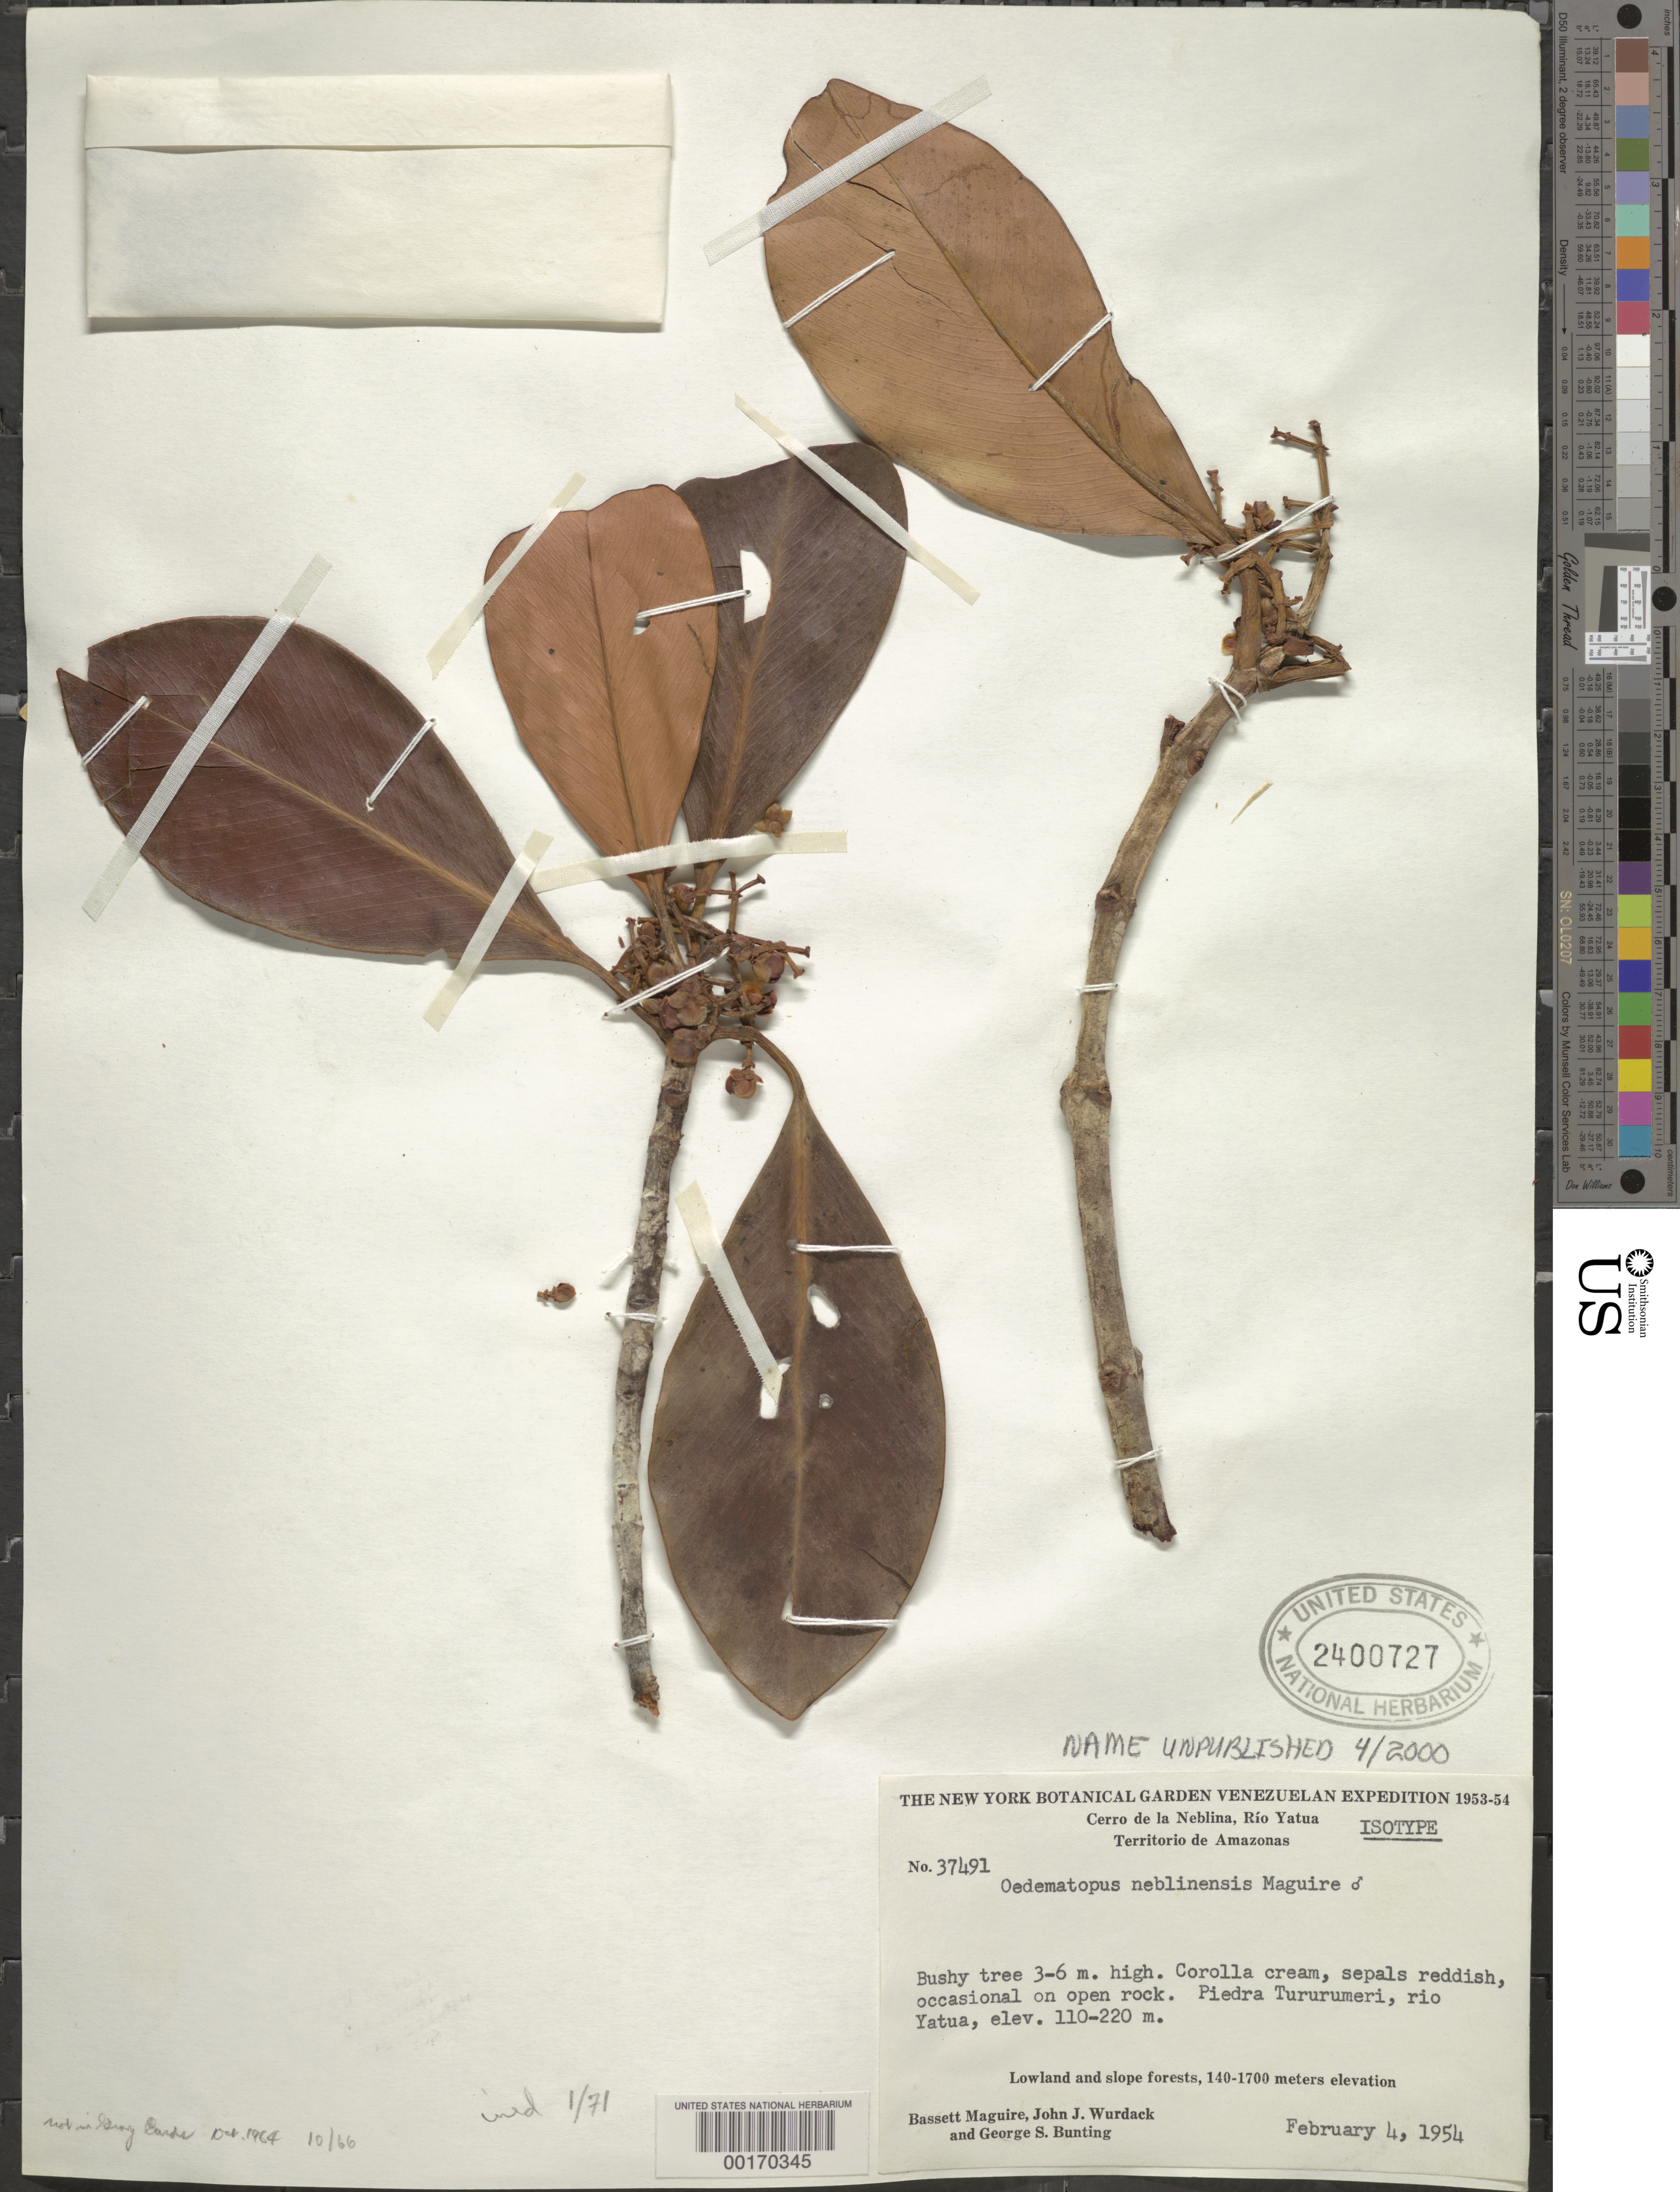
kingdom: Plantae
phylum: Tracheophyta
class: Magnoliopsida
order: Malpighiales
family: Clusiaceae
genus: Oedematopus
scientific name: Oedematopus sp.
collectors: B. Maguire, J. J. Wurdack & G. S. Bunting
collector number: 37491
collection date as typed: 04 Feb 1954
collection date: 1954-02-04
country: Venezuela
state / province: Amazonas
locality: Cerro de la neblina, rio yatua, piedra tururumeri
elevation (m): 110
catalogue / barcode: US 2400727